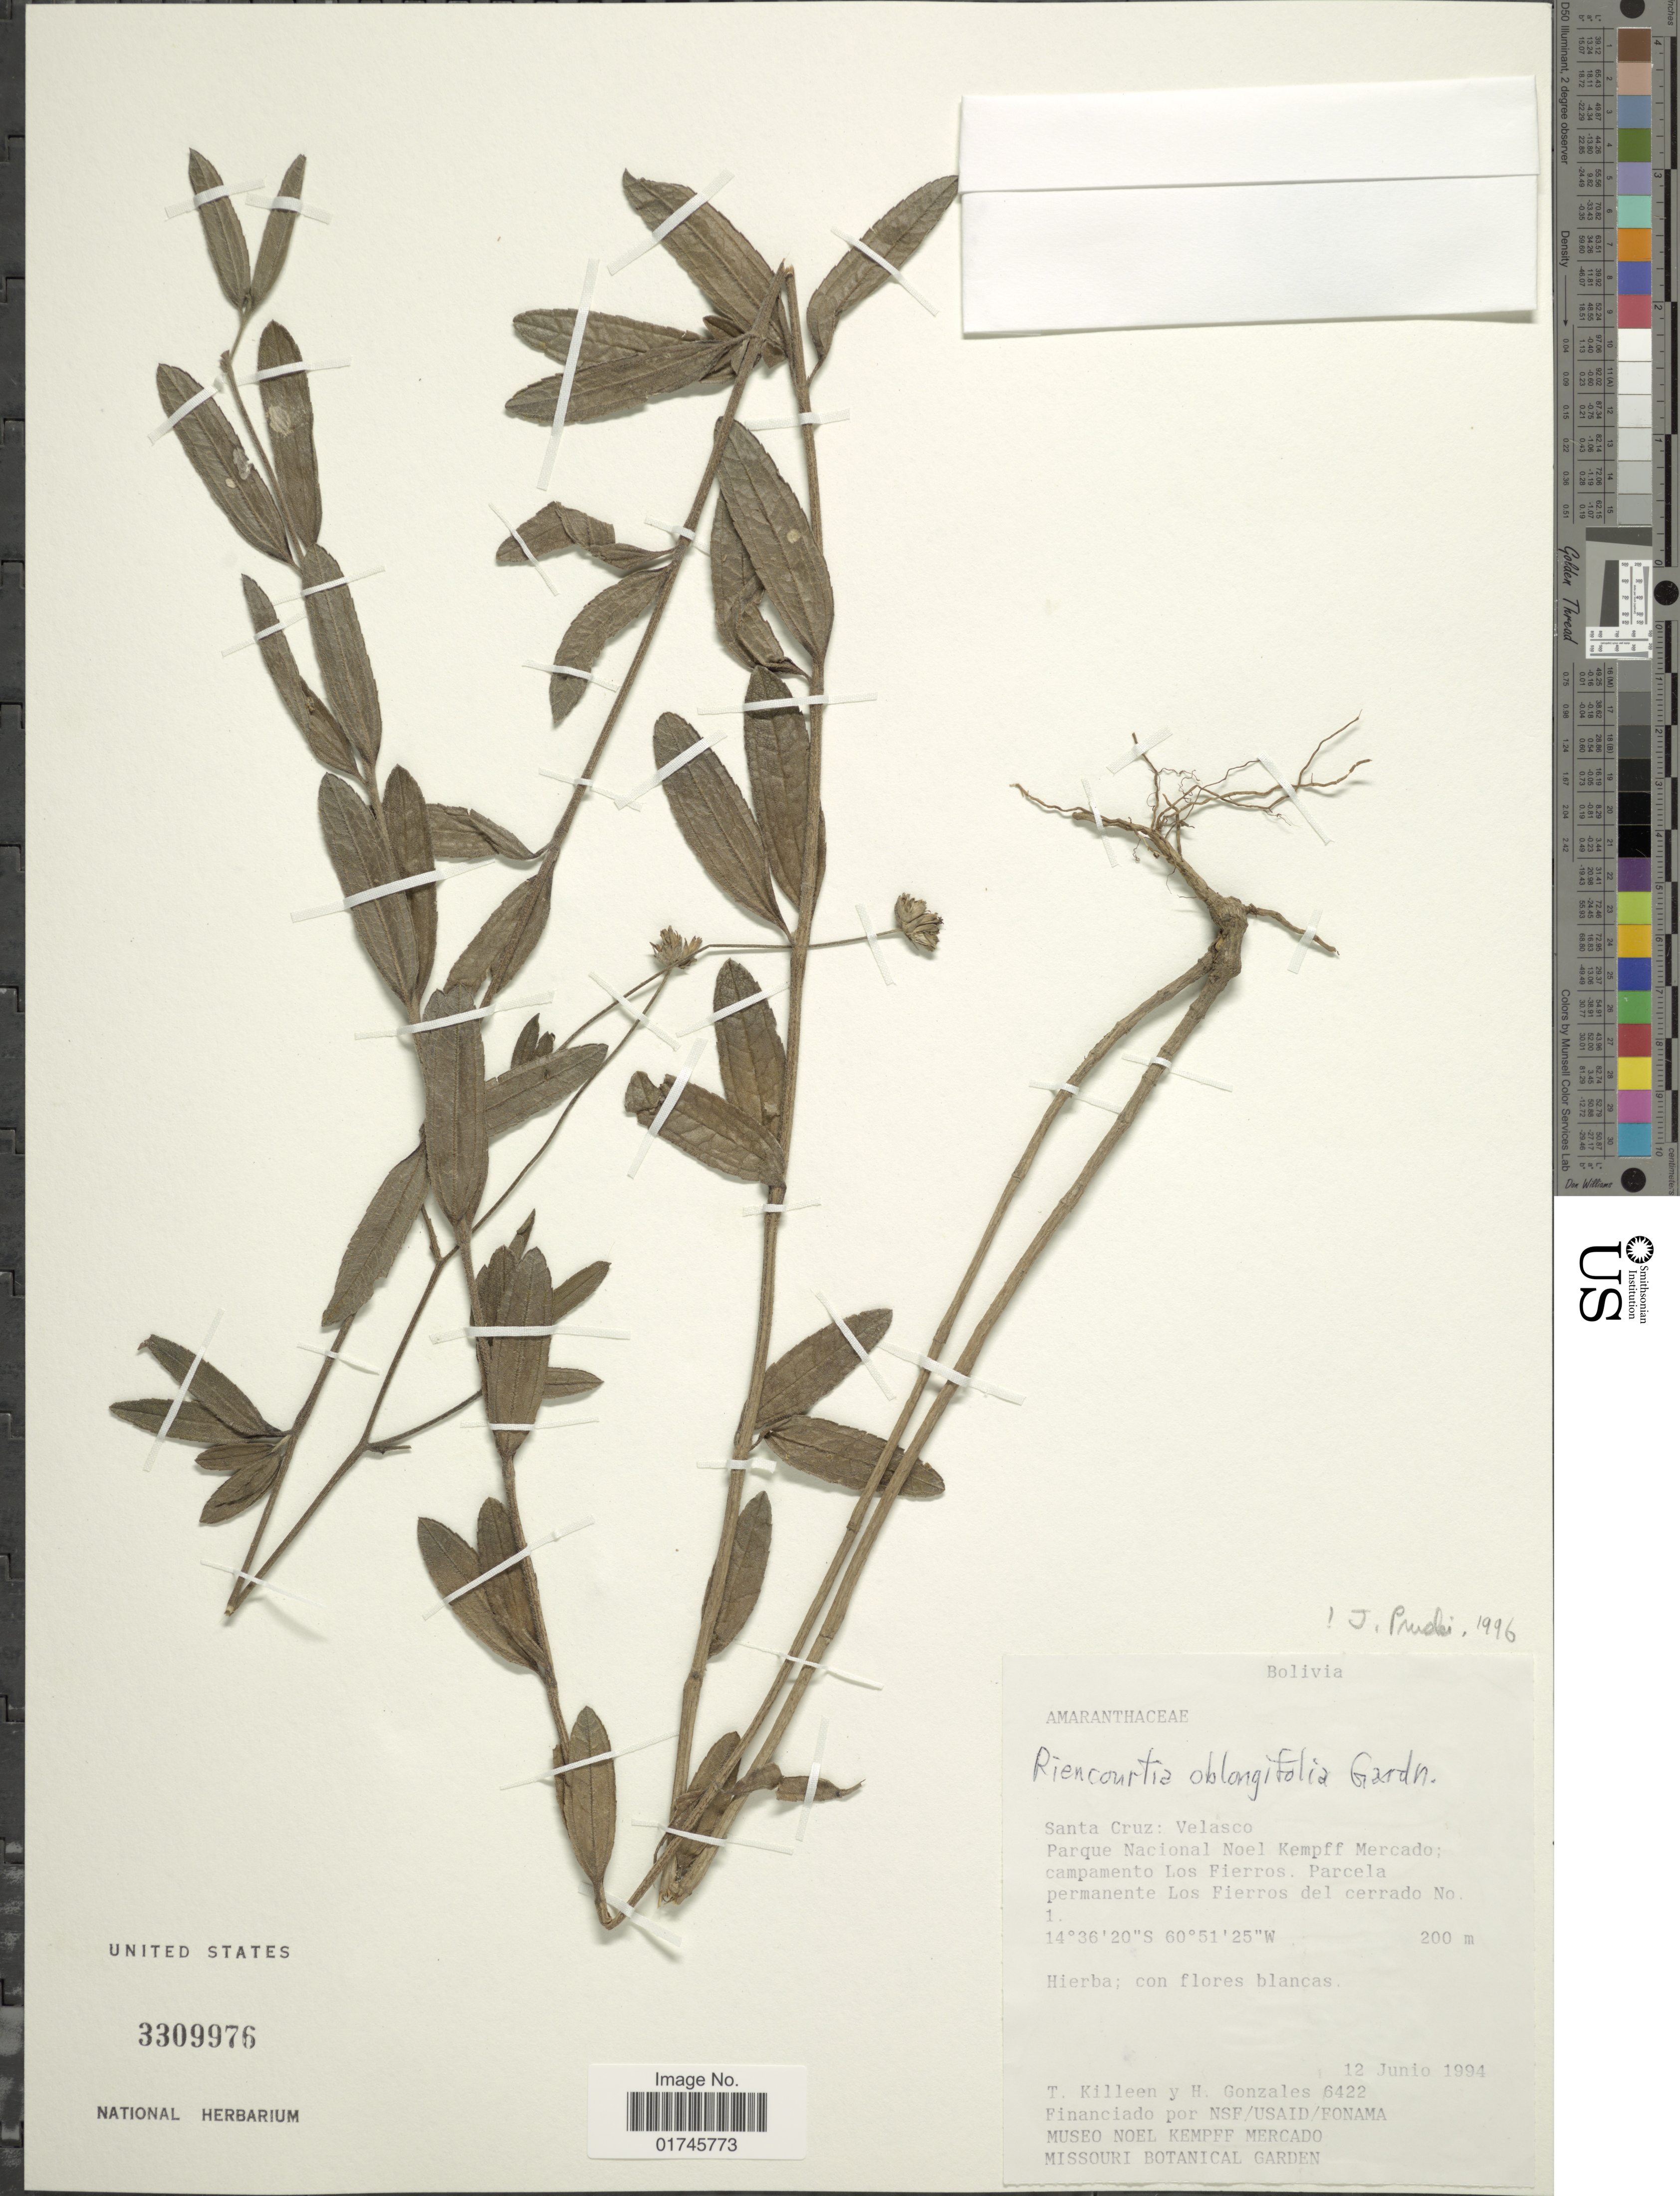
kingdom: Plantae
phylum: Tracheophyta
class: Magnoliopsida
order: Asterales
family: Asteraceae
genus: Riencourtia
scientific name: Riencourtia oblongifolia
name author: Gardner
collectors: T. J. Killeen & H. Gonzales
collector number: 6422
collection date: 1994-06-12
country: Bolivia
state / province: Santa Cruz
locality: Santa Cruz: Velasco, Parque Nacional Noel Kempff Mercado.campamento Los Fierros. Parcela permanente Los Fierros del cerrado No. 1.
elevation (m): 200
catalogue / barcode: US 3309976